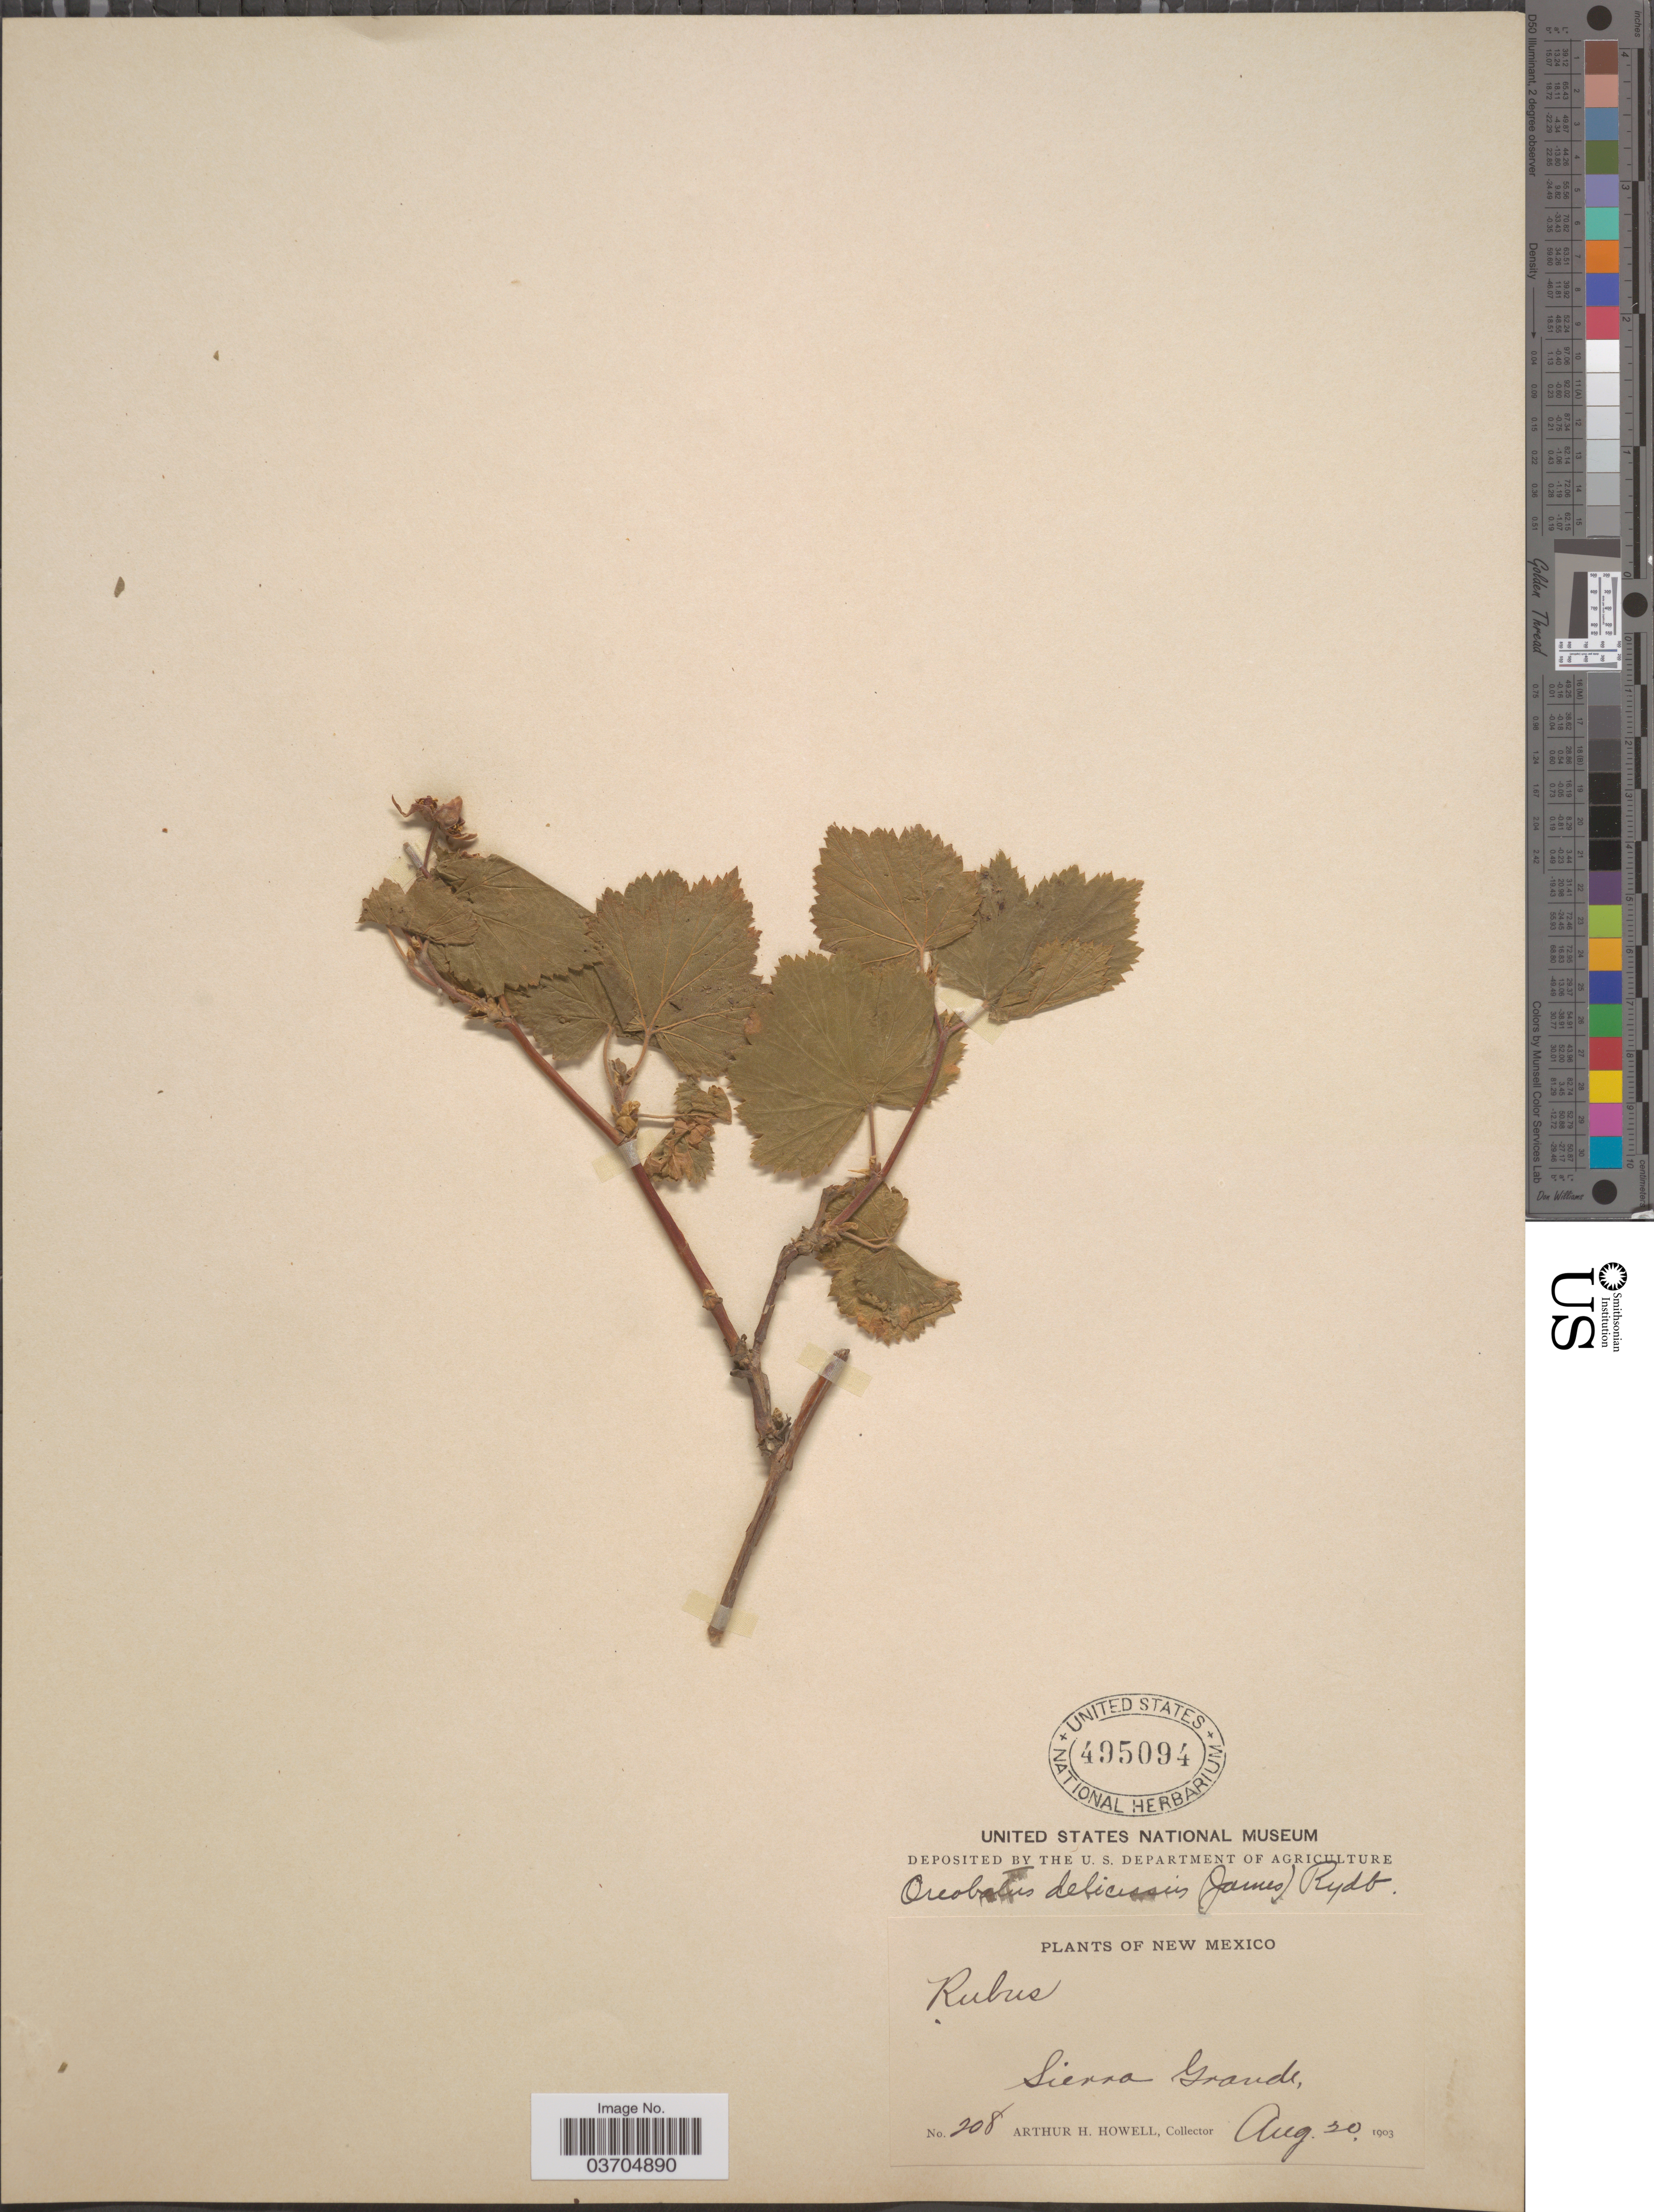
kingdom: Plantae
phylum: Tracheophyta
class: Magnoliopsida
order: Rosales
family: Rosaceae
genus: Rubus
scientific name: Rubus deliciosus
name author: Torr.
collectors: A. H. Howell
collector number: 208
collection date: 1903-08-20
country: United States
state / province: New Mexico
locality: Sierra Grande.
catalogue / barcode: US 495094